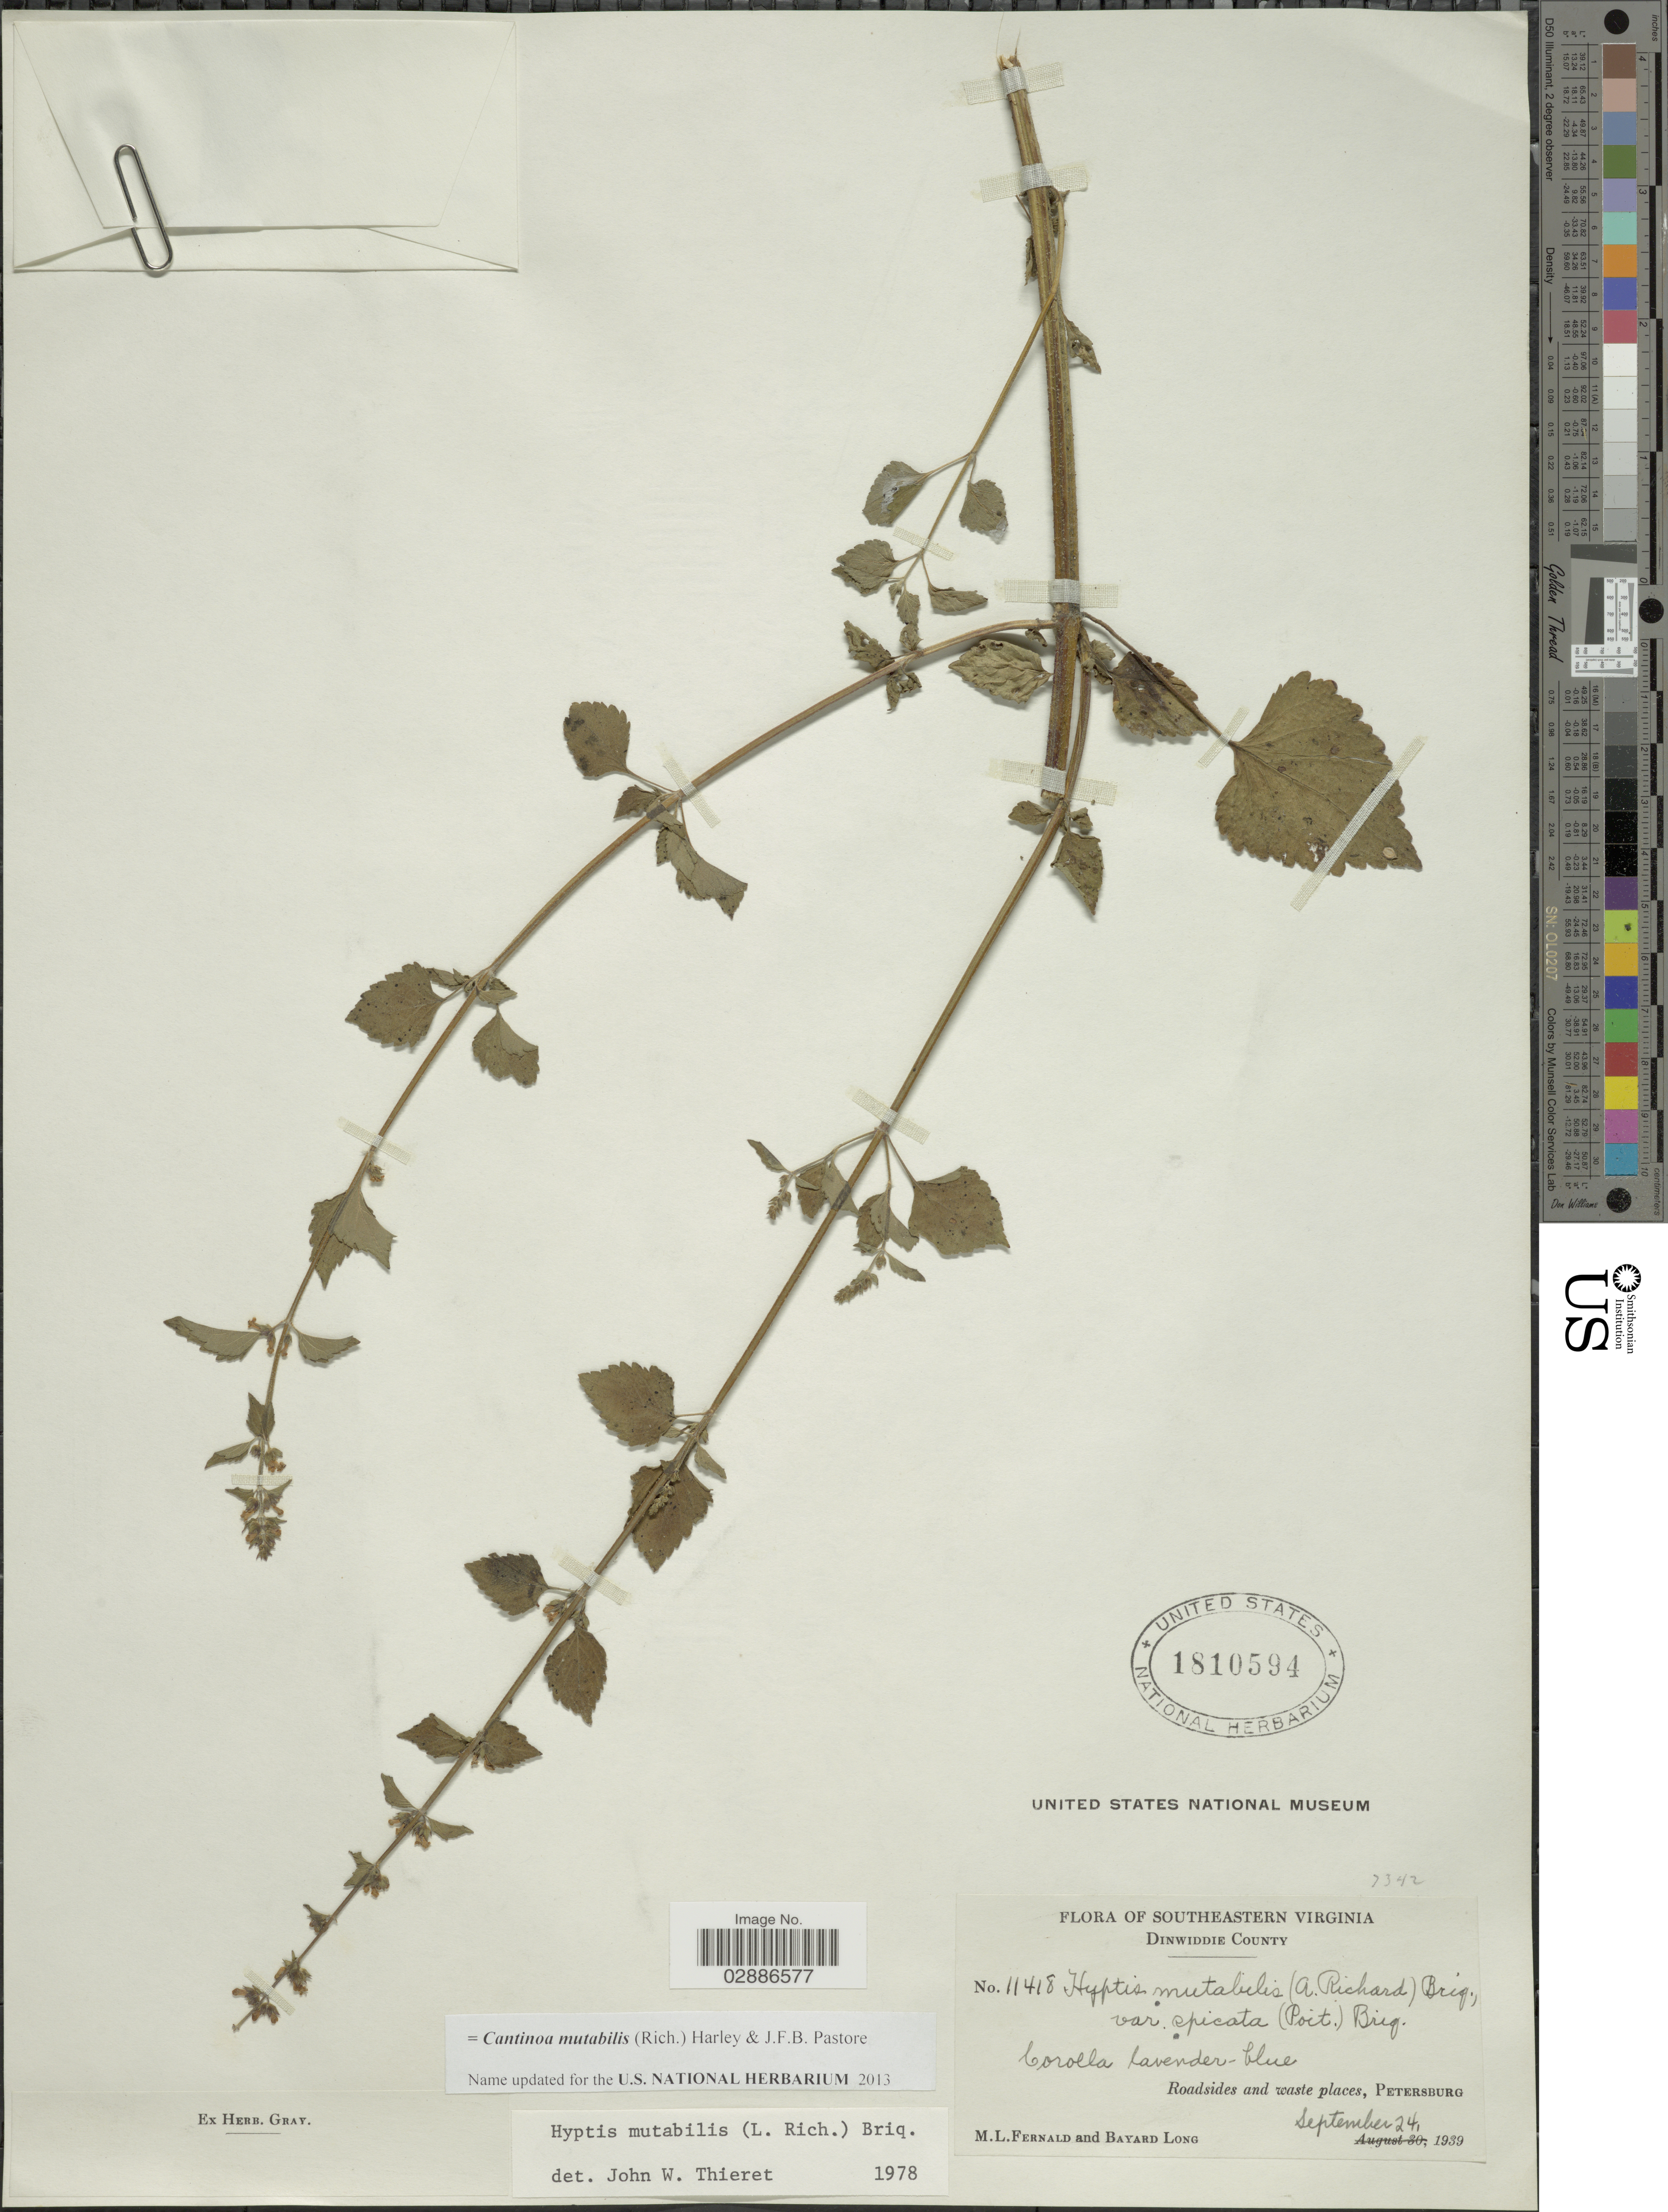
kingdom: Plantae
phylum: Tracheophyta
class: Magnoliopsida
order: Lamiales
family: Lamiaceae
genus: Cantinoa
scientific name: Cantinoa mutabilis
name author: (Epling) Harley & J.F.B. Pastore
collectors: M. L. Fernald & B. Long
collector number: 11418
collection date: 1939-09-24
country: United States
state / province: Virginia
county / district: Dinwiddie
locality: Southeastern Virginia, Dinwiddie County, Roadsides and waste places, Petersburg.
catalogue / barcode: US 1810594